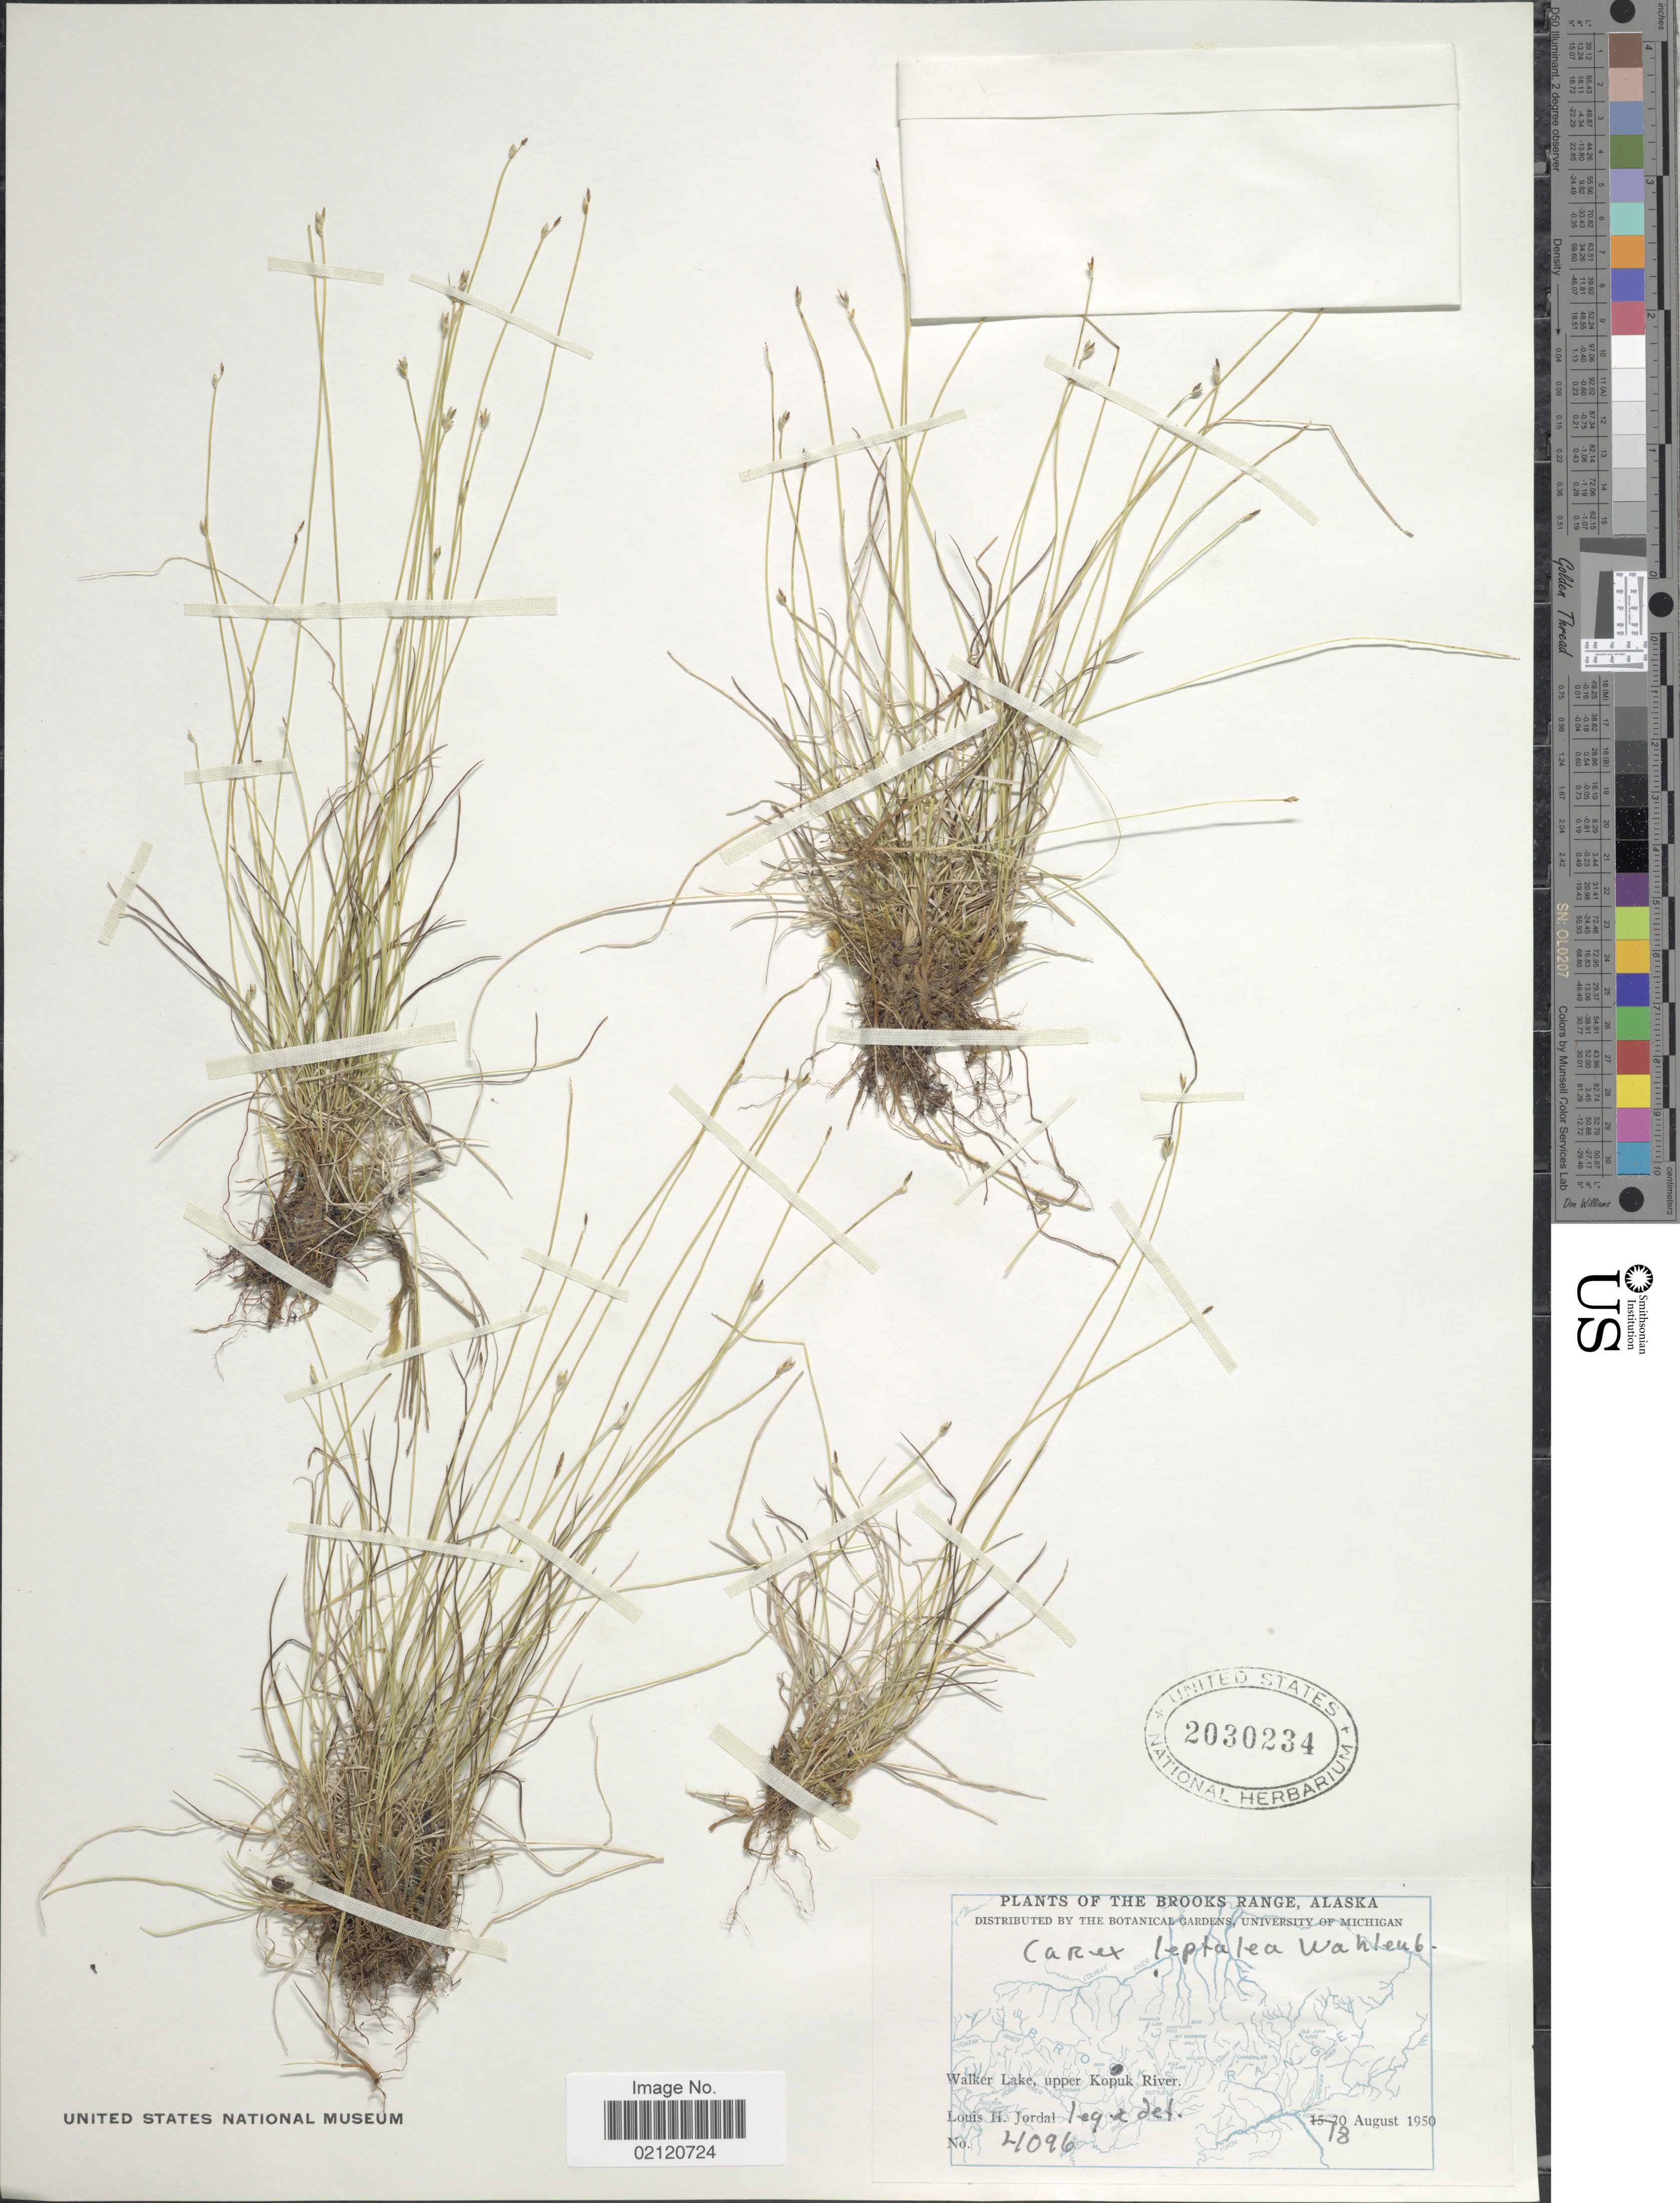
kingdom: Plantae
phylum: Tracheophyta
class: Liliopsida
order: Poales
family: Cyperaceae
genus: Carex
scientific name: Carex leptalea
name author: Wahlenb.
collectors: L. Jordal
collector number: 4096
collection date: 1950-08-18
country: United States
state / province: Alaska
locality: The Brooks Range, Walker Lake, Upper Kopuk River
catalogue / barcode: US 2030234